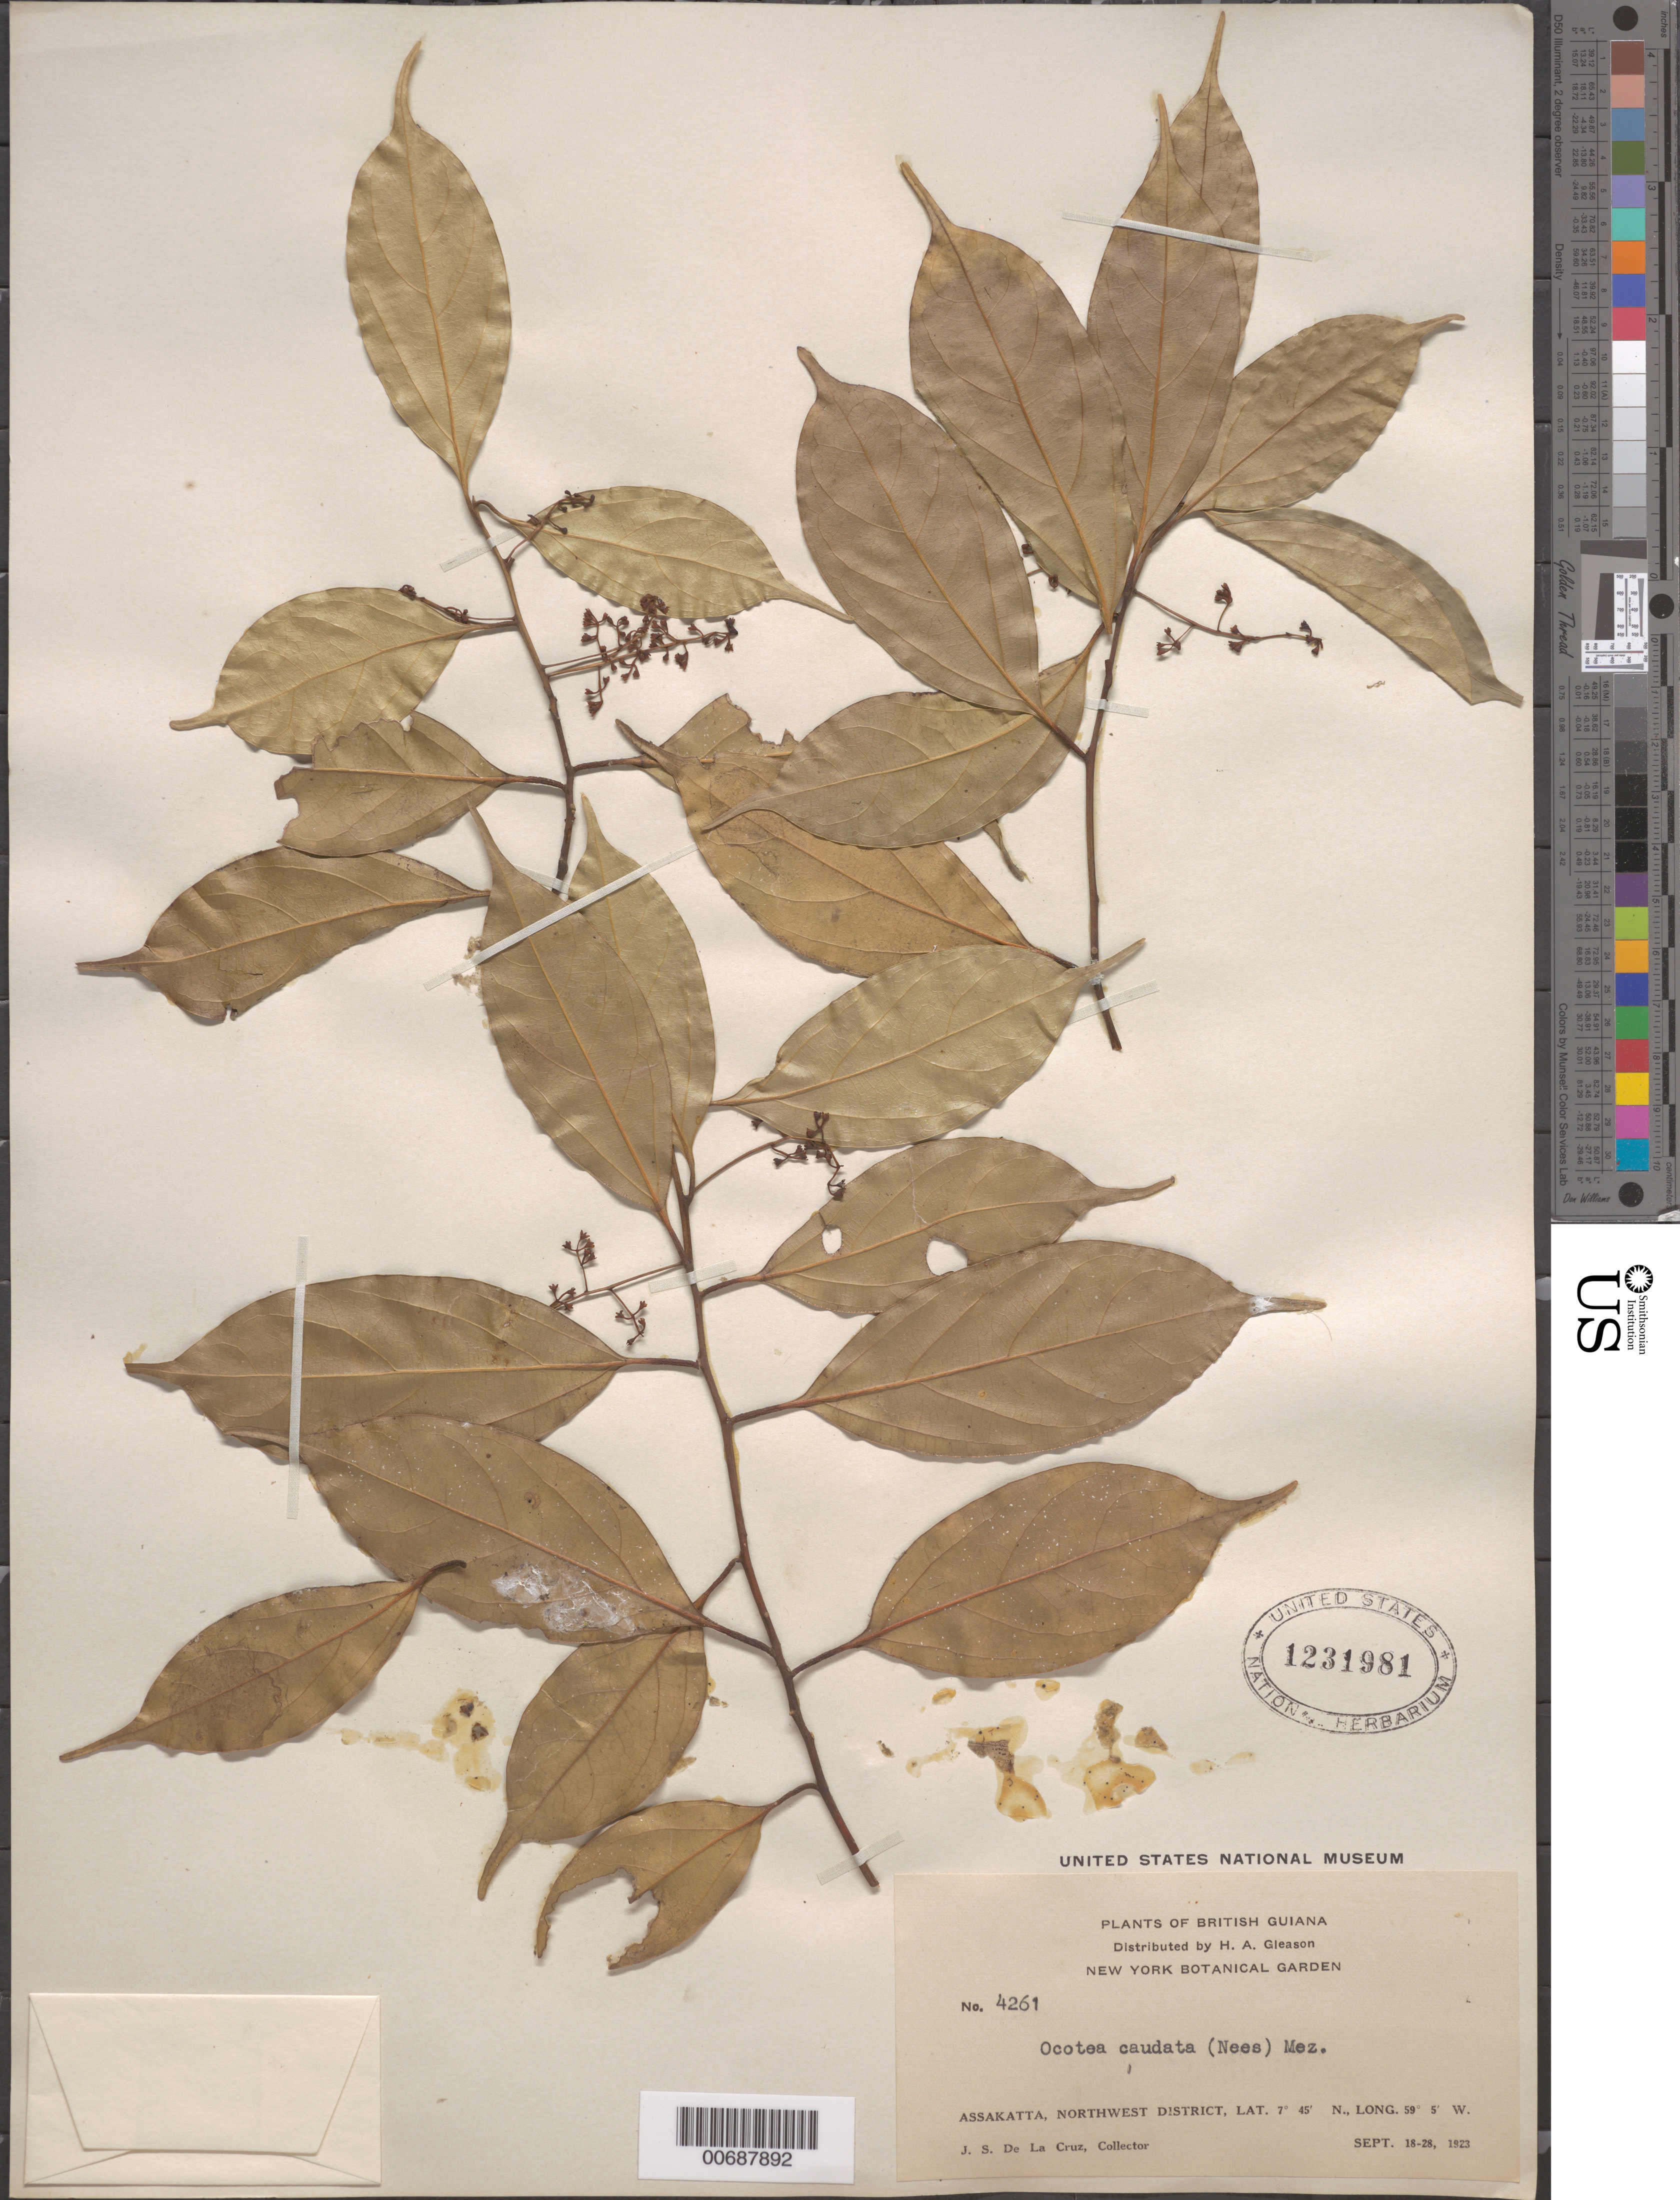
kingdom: Plantae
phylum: Tracheophyta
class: Magnoliopsida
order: Laurales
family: Lauraceae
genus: Ocotea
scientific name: Ocotea caudata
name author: (Nees) Mez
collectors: J. S. de la Cruz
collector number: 4261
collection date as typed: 18-Sep-23 to 28-Sep-23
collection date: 1923-09-18/1923-09-28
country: Guyana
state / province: Barima-Waini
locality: Assakatta, NW District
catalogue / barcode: US 1231981